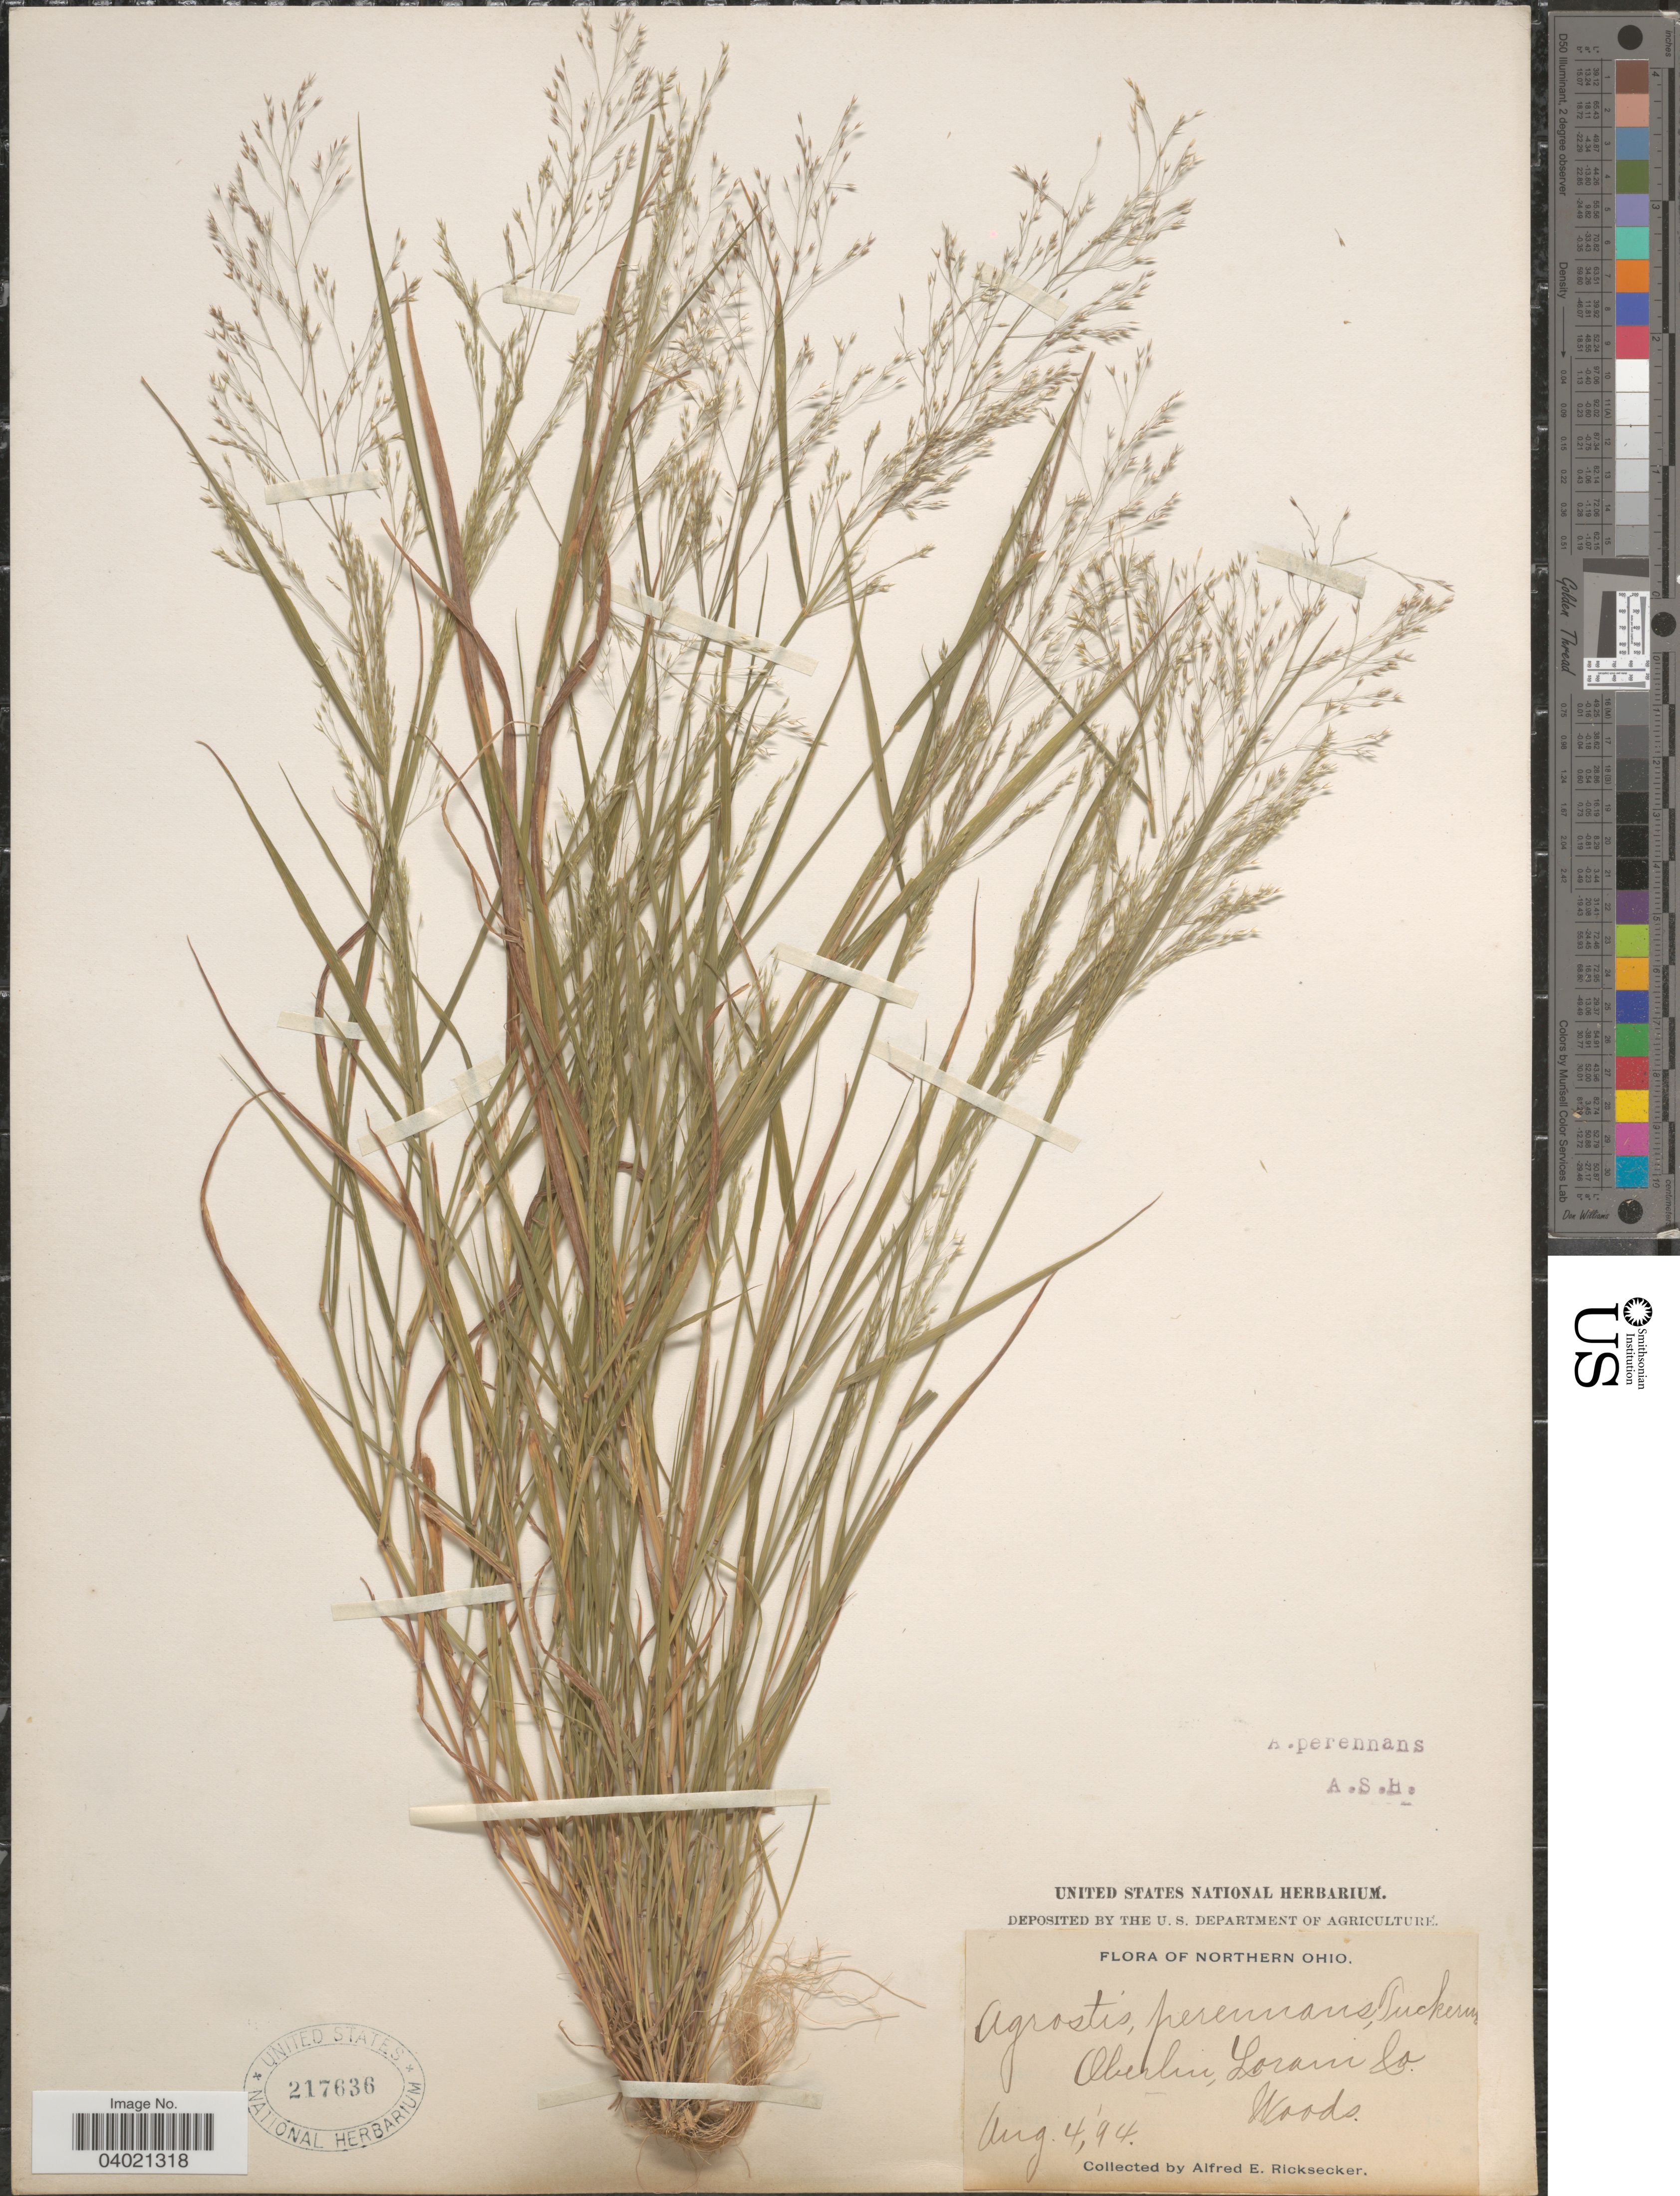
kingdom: Plantae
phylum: Tracheophyta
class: Liliopsida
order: Poales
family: Poaceae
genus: Agrostis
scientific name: Agrostis perennans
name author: (Walter) Tuck.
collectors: A. E. Ricksecker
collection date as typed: Transcribed d/m/y: 4/8/94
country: United States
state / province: Ohio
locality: Northern Ohio. Oberlin, Lorain Co.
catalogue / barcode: US 217636